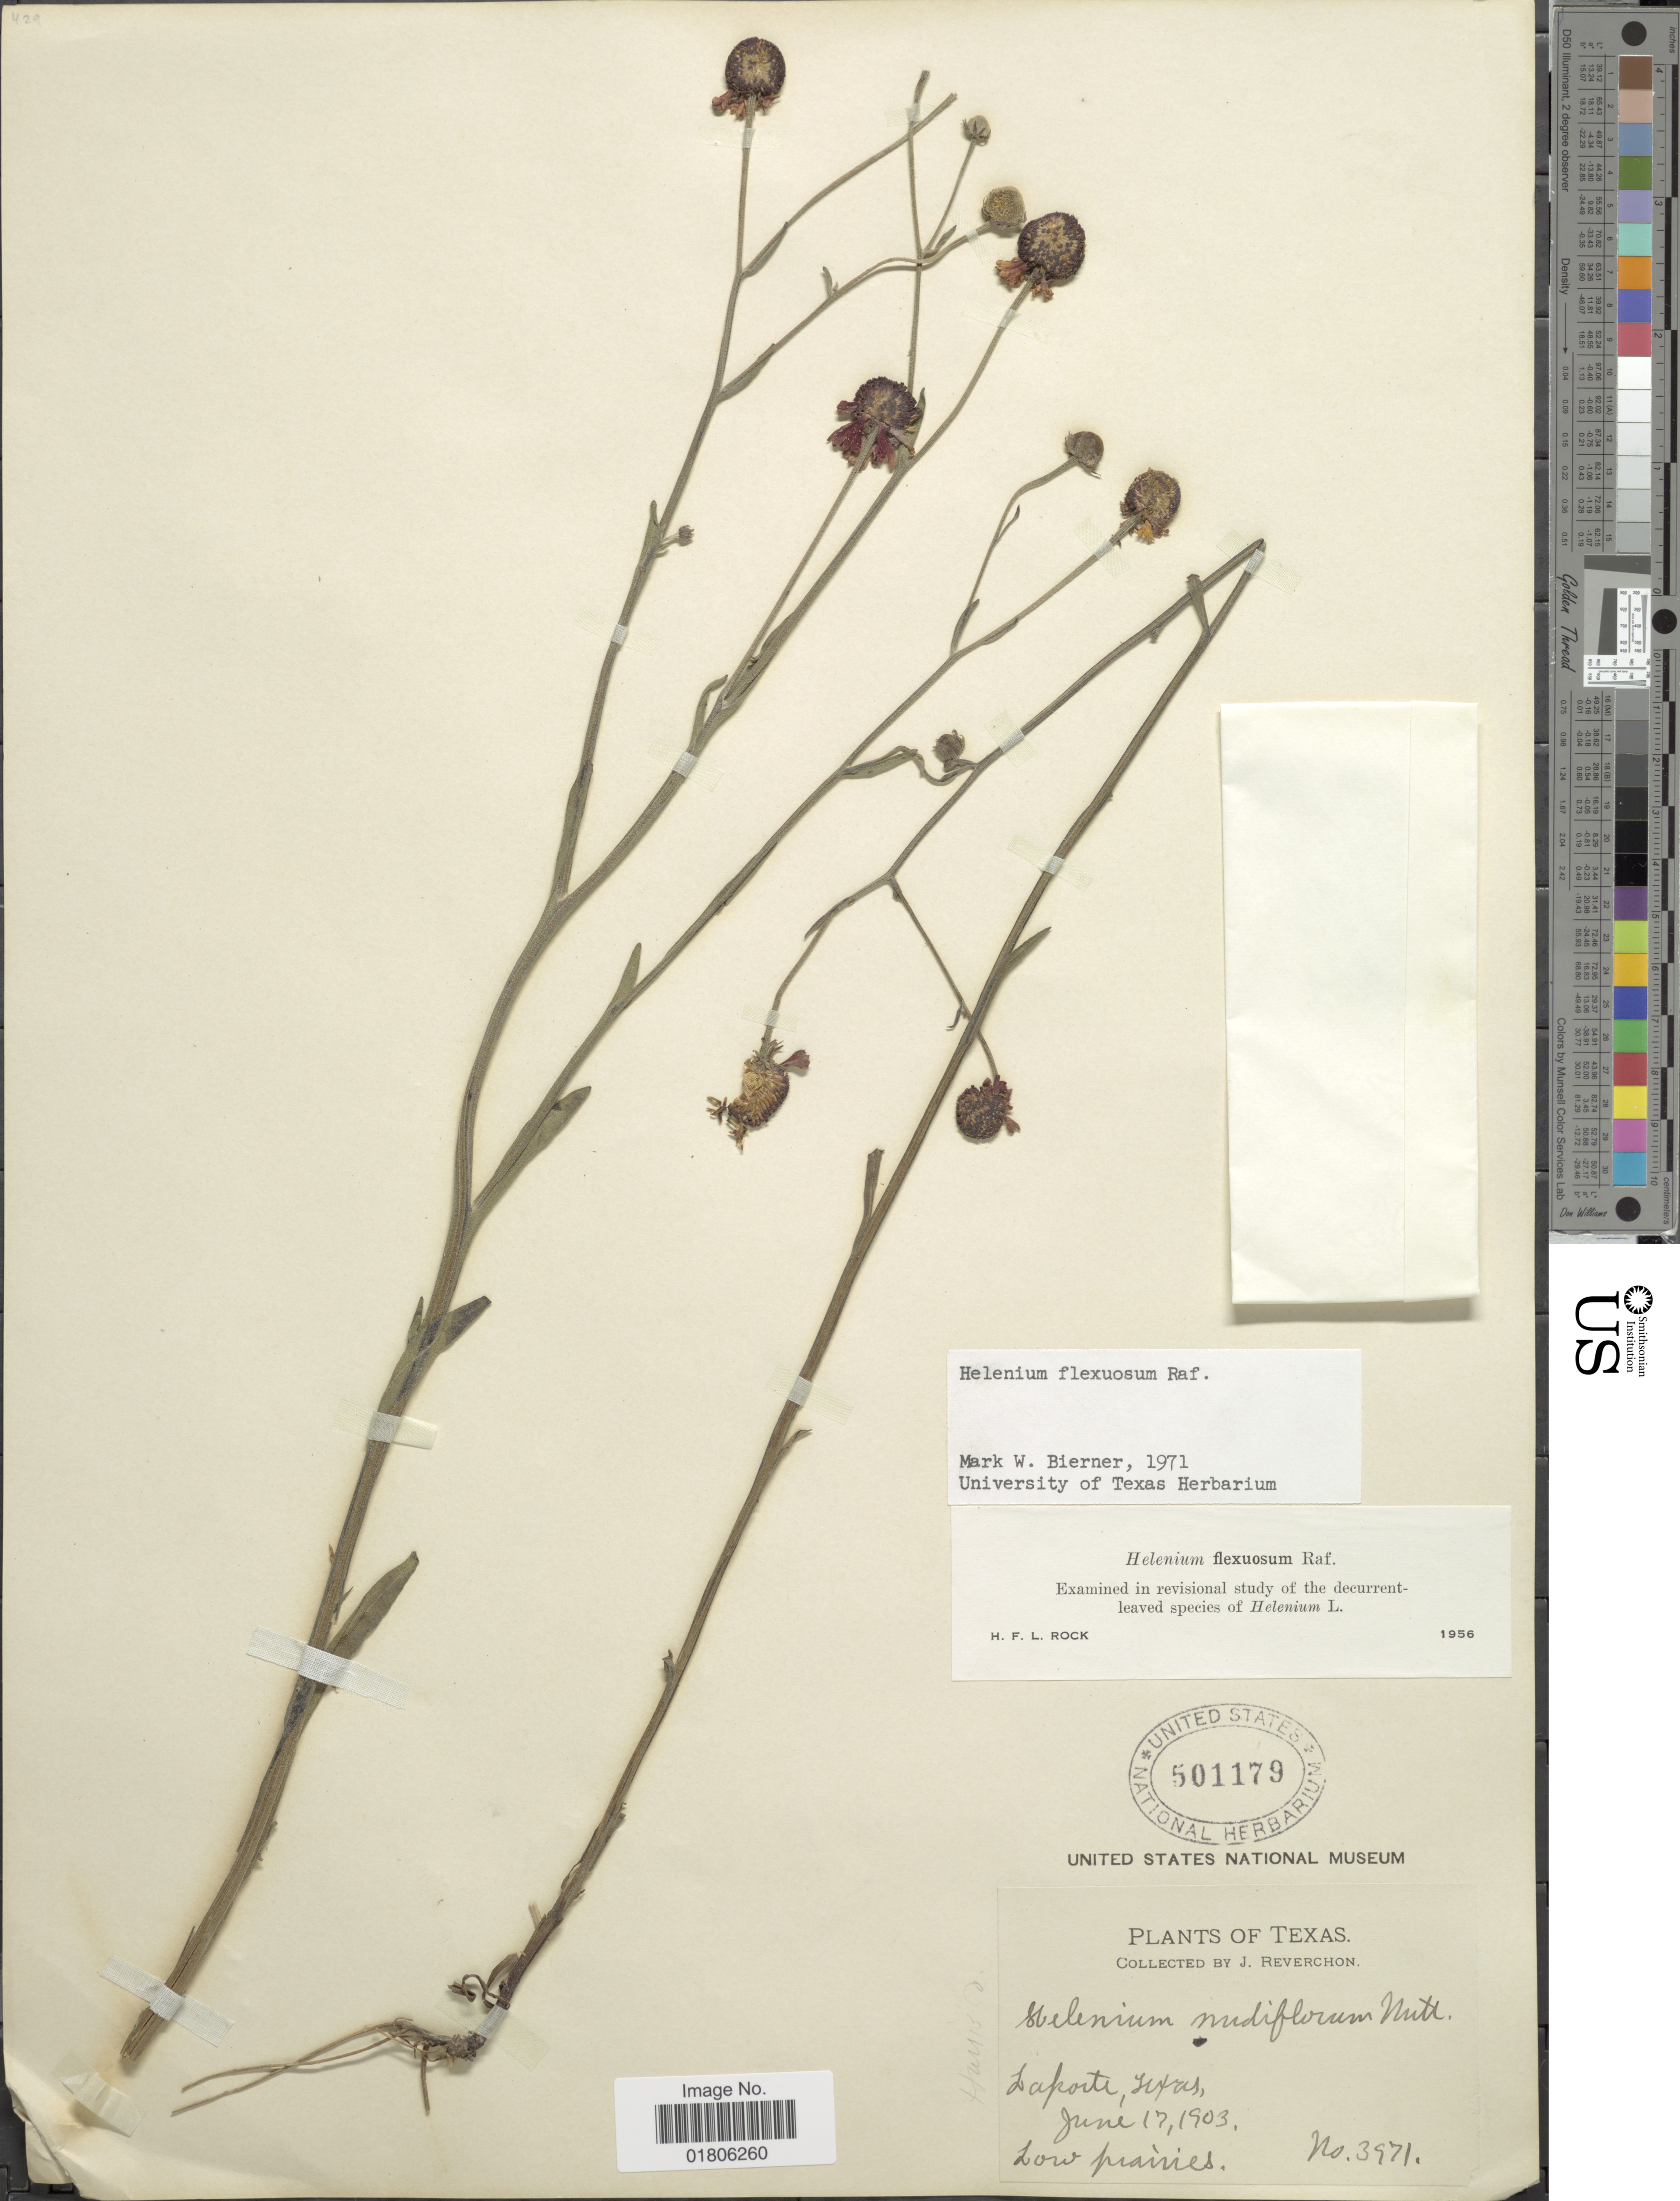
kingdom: Plantae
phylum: Tracheophyta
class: Magnoliopsida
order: Asterales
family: Asteraceae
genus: Helenium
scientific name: Helenium flexuosum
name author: Raf.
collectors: J. Reverchon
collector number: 3971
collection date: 1903-06-17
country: United States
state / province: Texas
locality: Laporte, Harris Co.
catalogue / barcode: US 501179